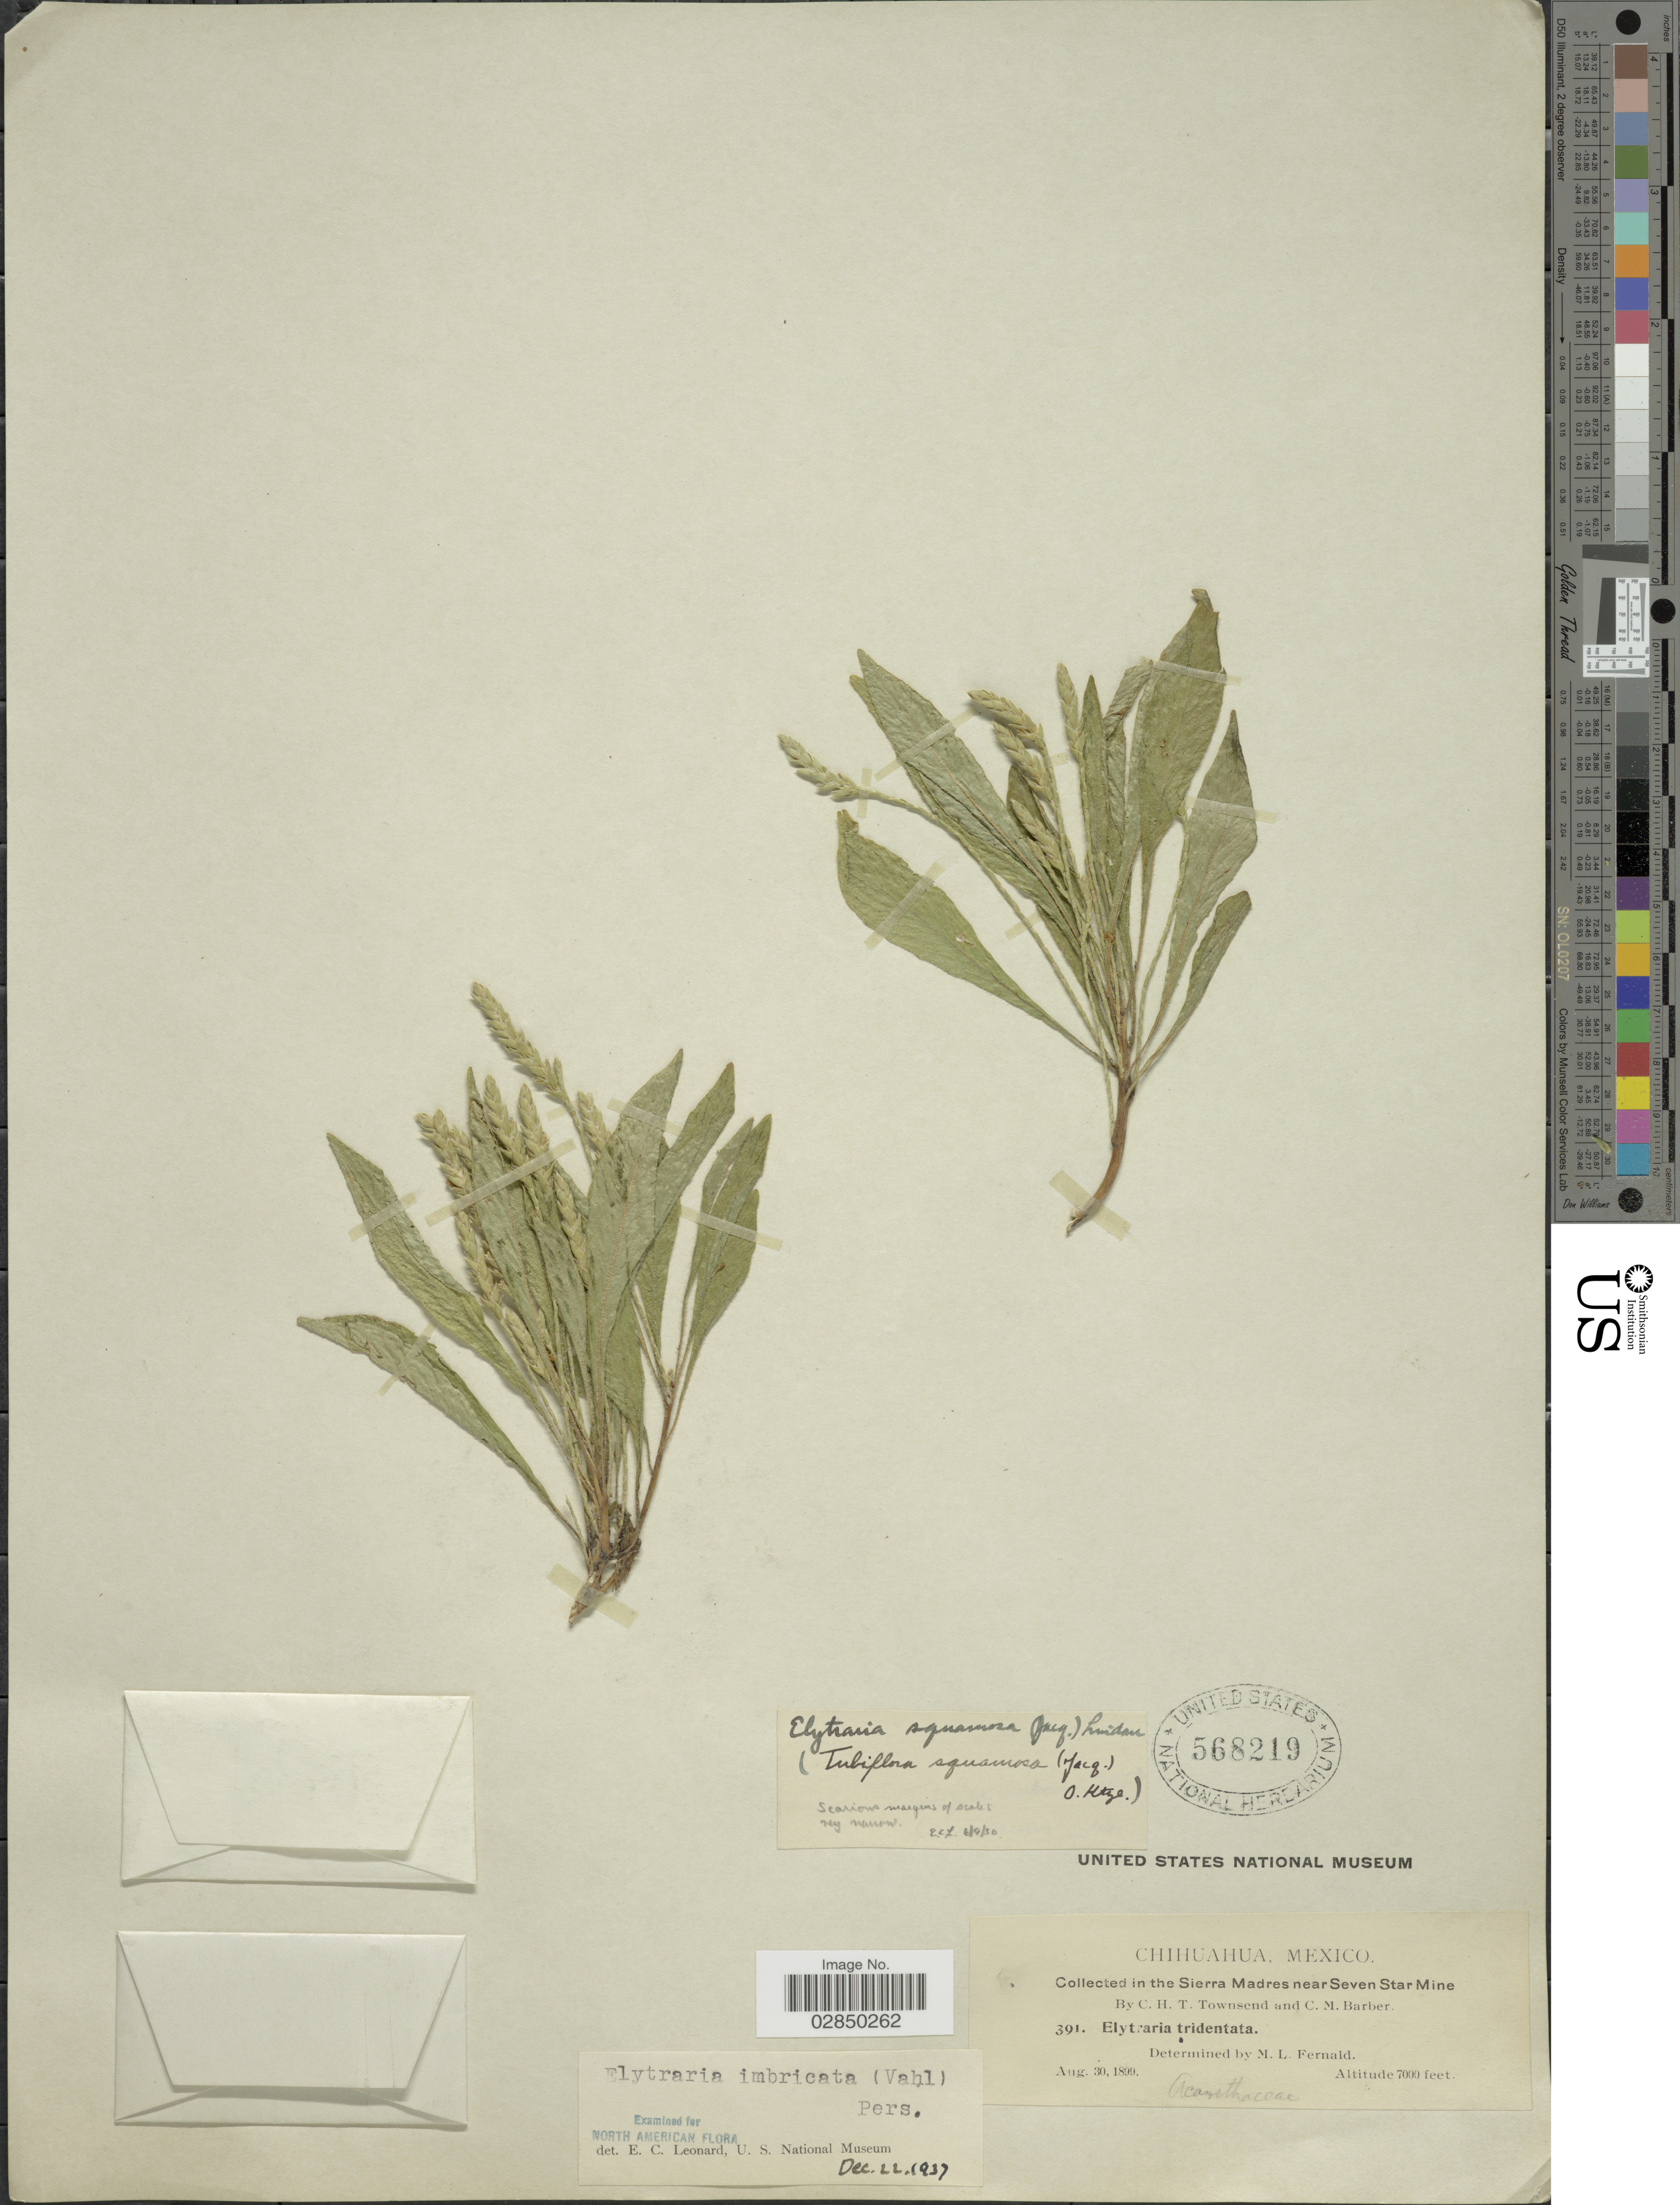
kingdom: Plantae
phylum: Tracheophyta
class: Magnoliopsida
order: Lamiales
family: Acanthaceae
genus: Elytraria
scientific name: Elytraria imbricata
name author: (Vahl) Pers.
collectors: C. H. T. Townsend & C. Barber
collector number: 391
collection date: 1899-08-30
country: Mexico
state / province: Chihuahua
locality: Sierra Madres near Seven Star Mine.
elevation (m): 2134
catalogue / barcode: US 568219